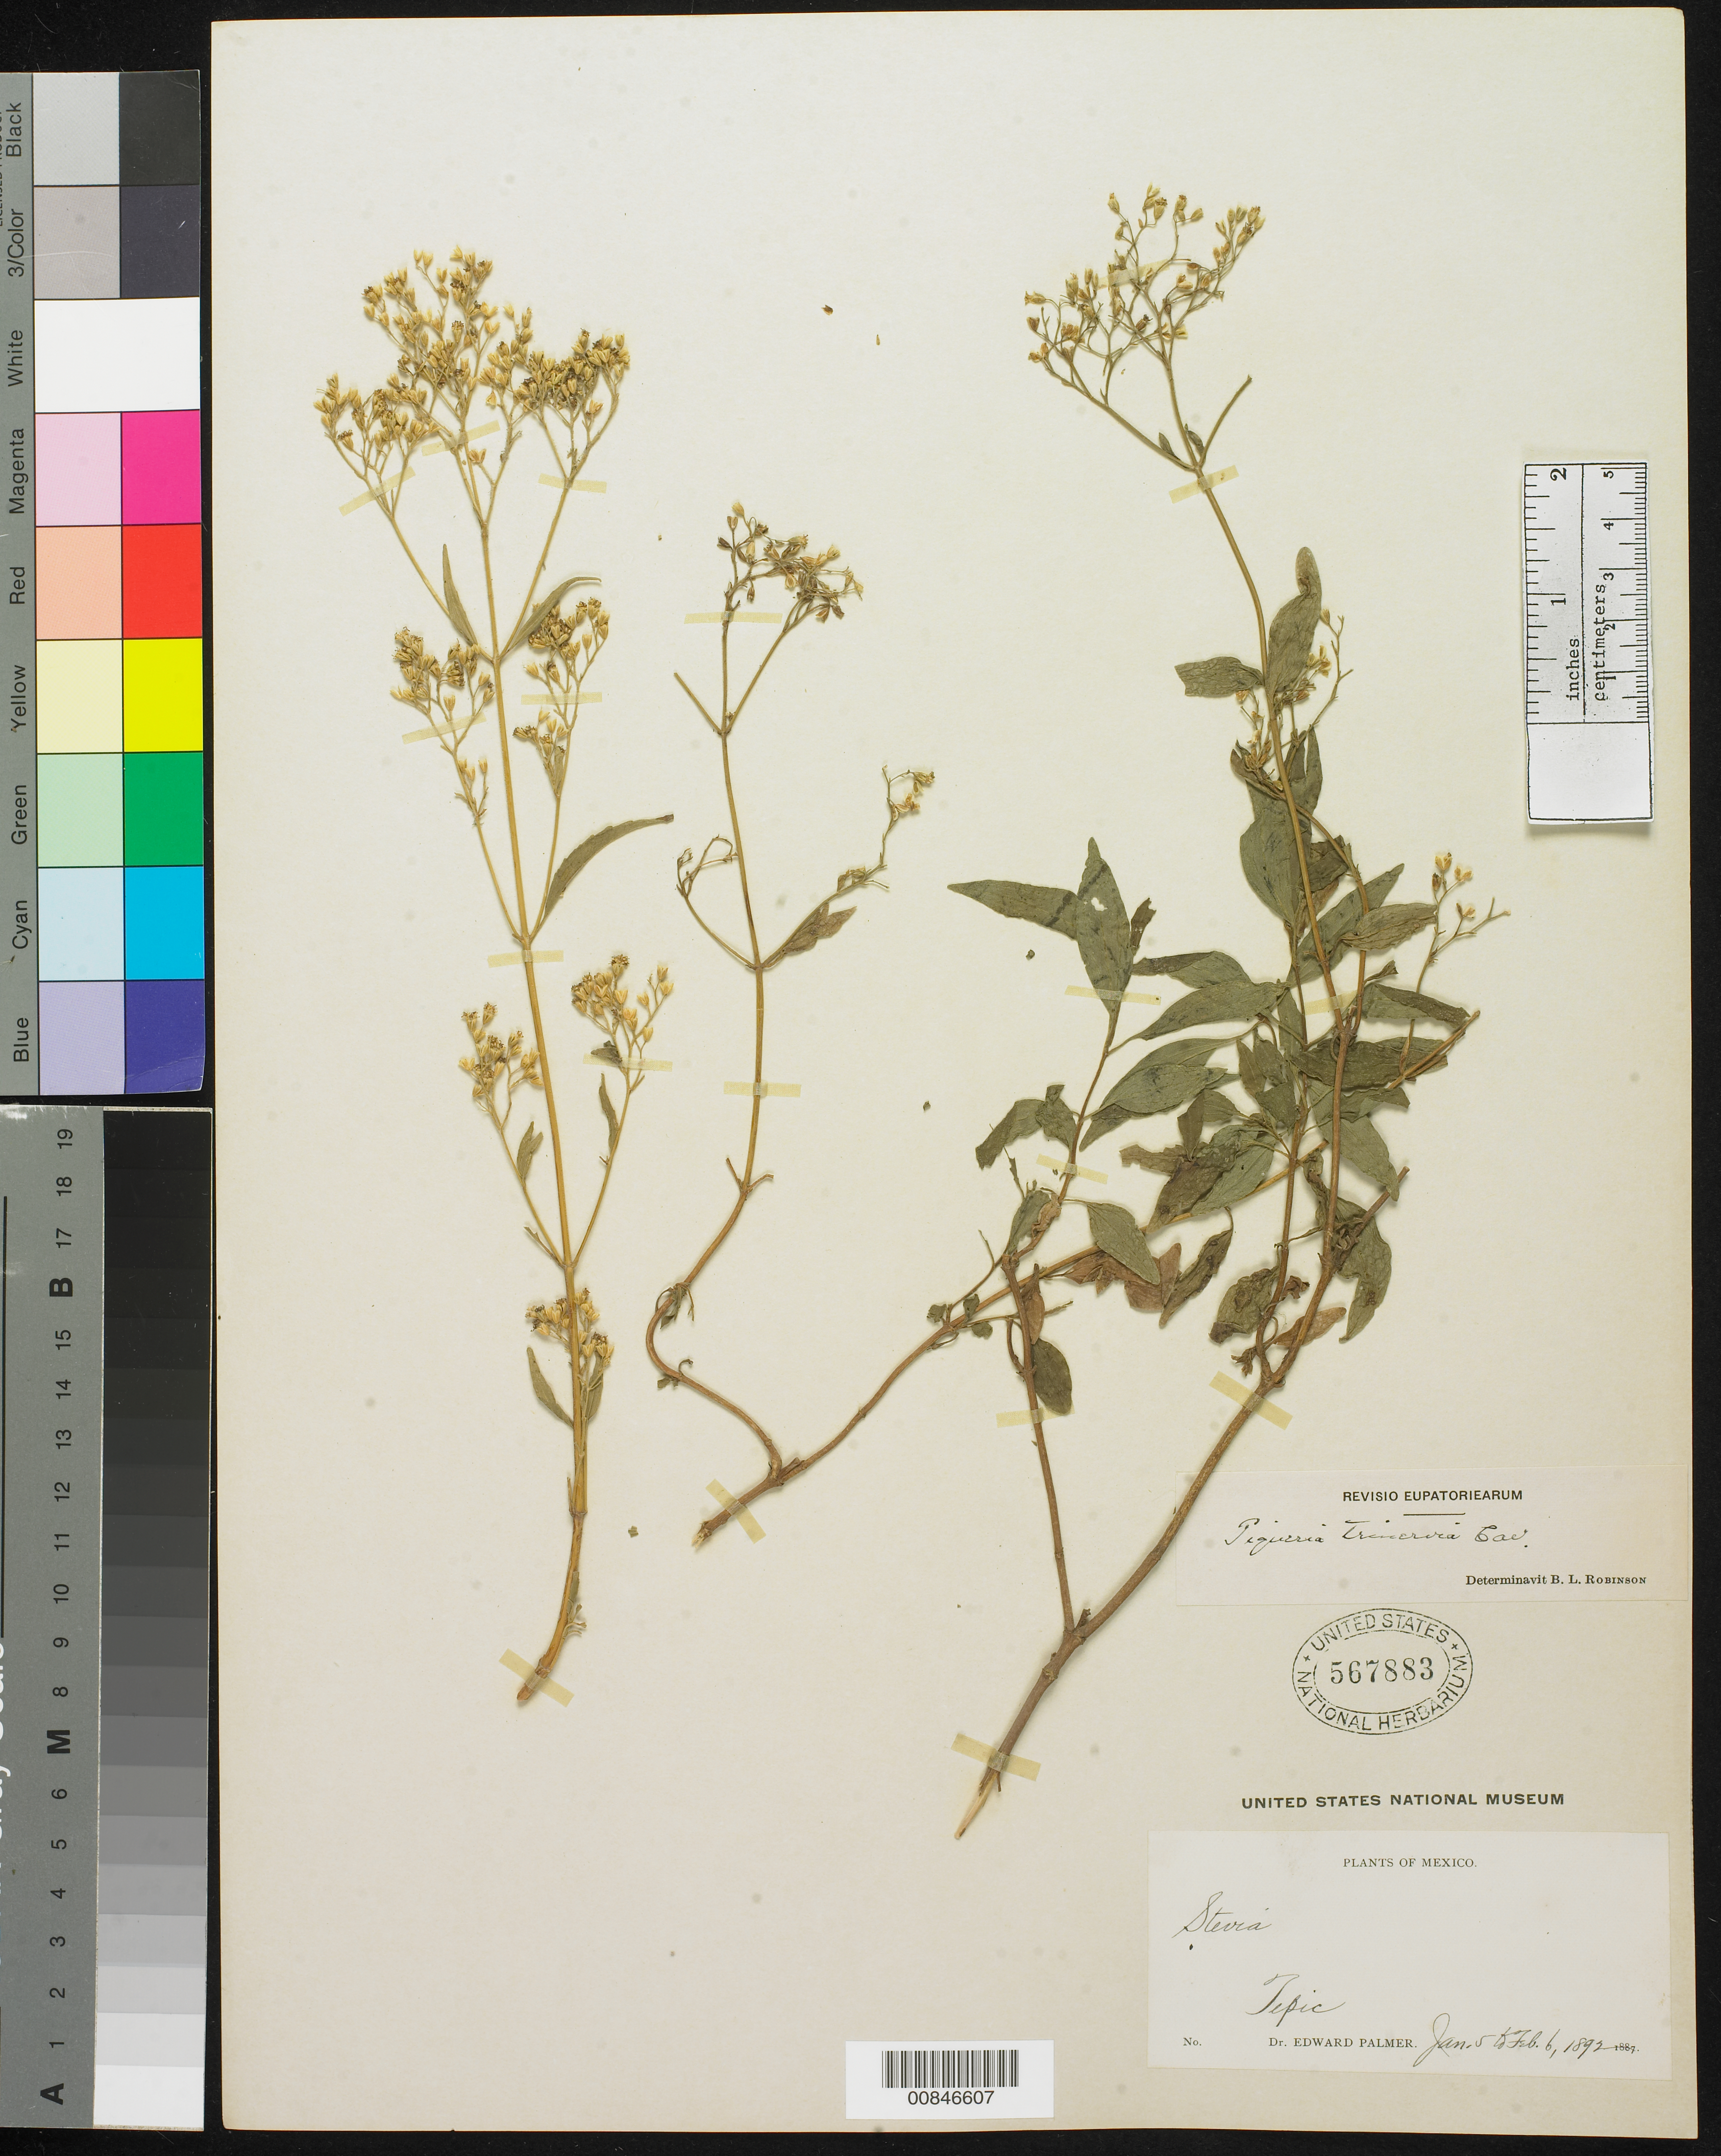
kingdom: Plantae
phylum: Tracheophyta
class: Magnoliopsida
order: Asterales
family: Asteraceae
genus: Piqueria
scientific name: Piqueria trinervia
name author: Cav.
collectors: E. Palmer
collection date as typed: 05 Jan 1892 to 06 Feb 1892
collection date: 1892-01-05/1892-02-06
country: Mexico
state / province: Nayarit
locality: Tepic, Nayarit.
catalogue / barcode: US 567883